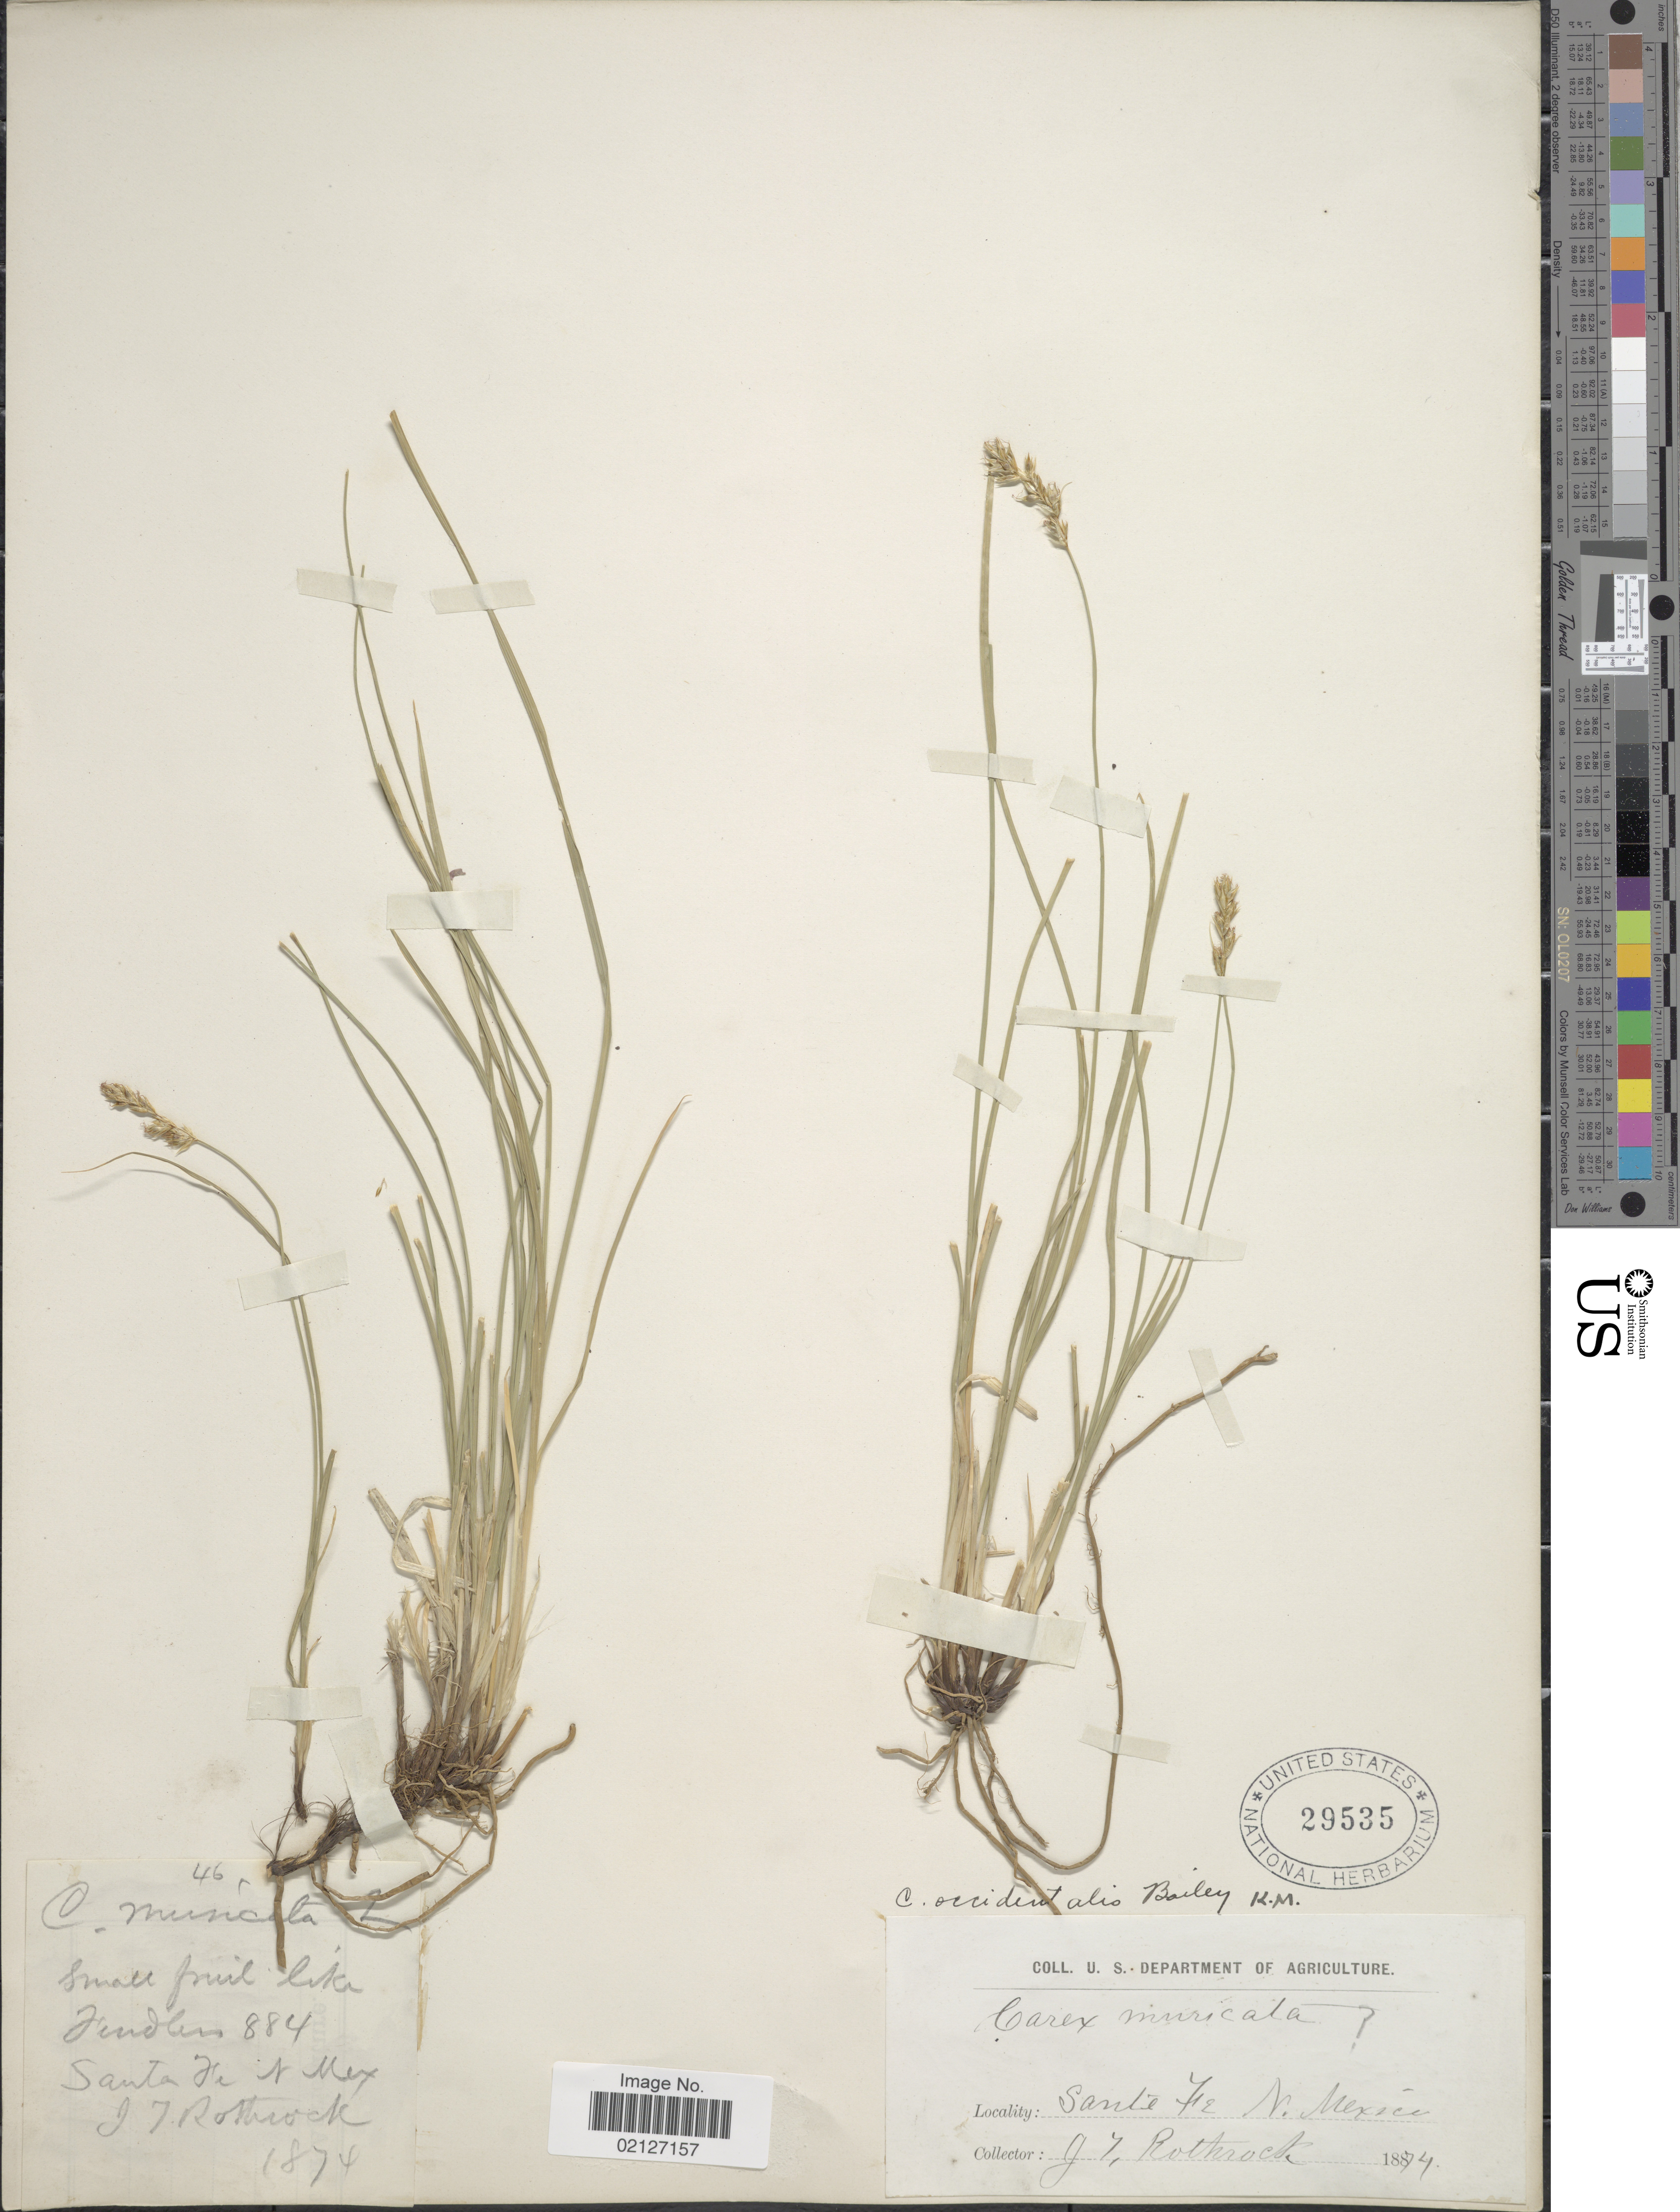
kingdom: Plantae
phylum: Tracheophyta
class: Liliopsida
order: Poales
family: Cyperaceae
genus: Carex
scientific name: Carex occidentalis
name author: L.H. Bailey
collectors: J. T. Rothrock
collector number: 46?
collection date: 1874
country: United States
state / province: New Mexico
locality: Santa Fe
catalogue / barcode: US 29535